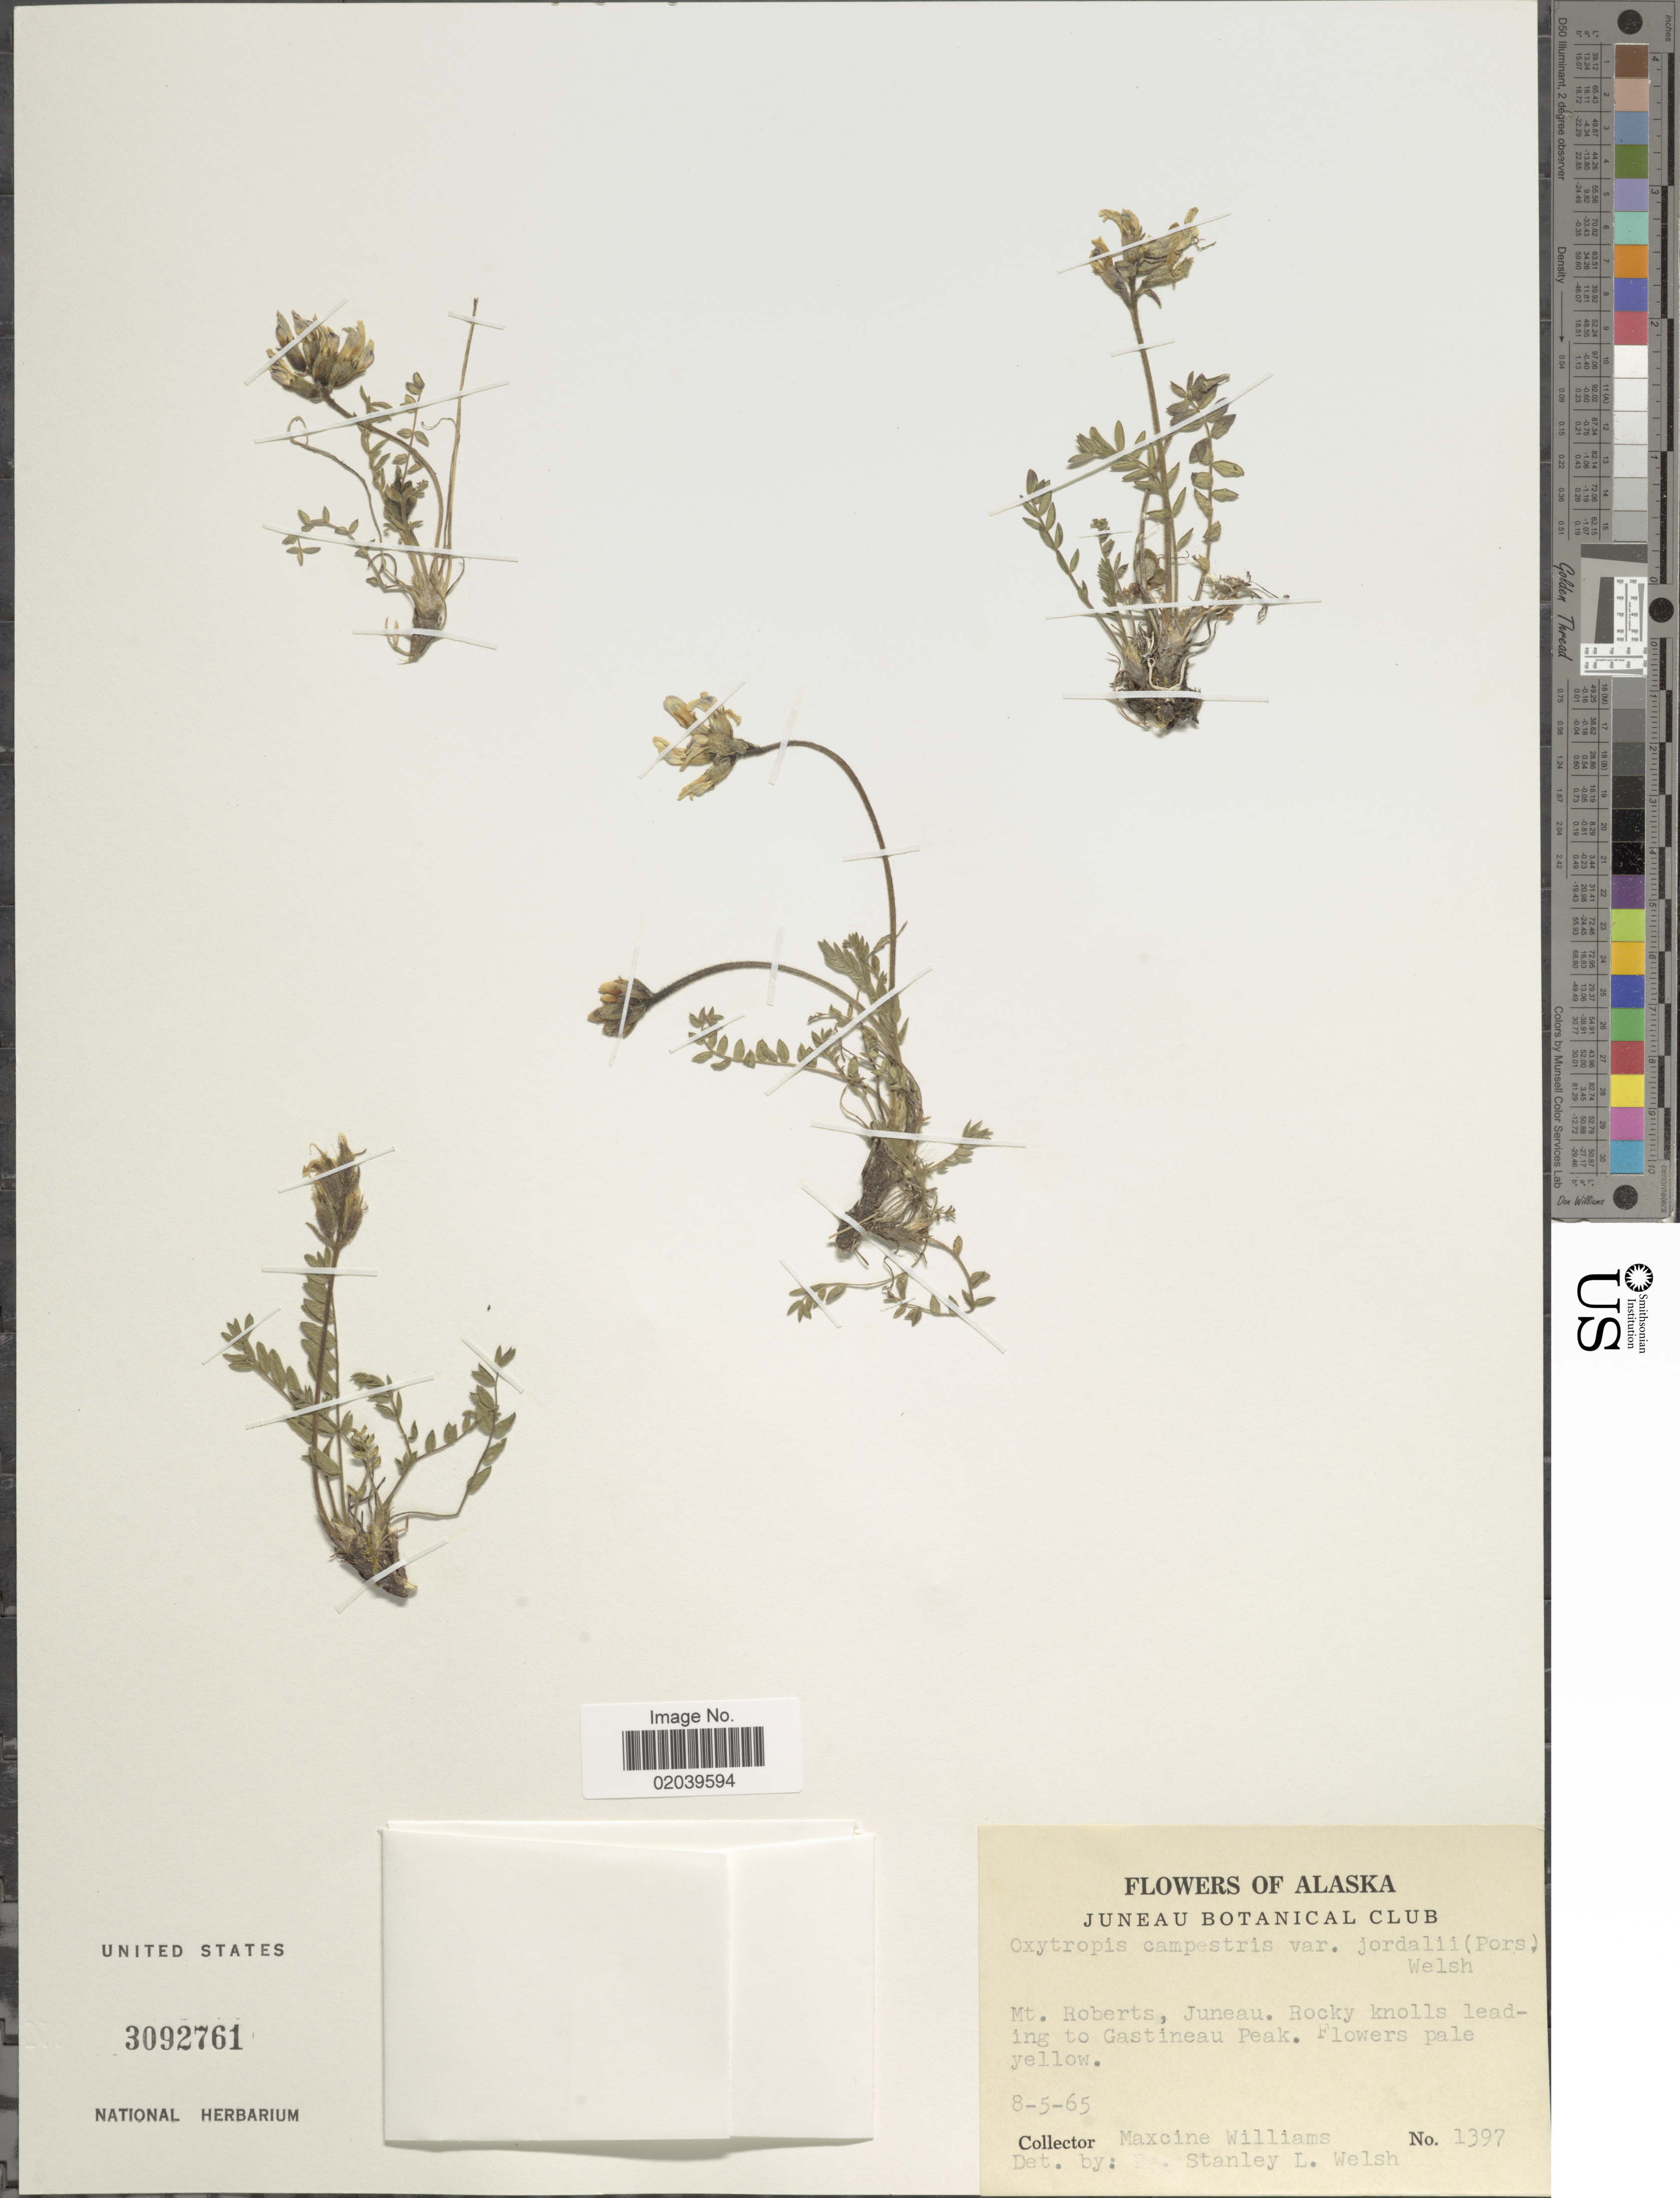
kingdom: Plantae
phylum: Tracheophyta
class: Magnoliopsida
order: Fabales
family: Fabaceae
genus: Oxytropis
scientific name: Oxytropis campestris var. jordalii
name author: (A.E. Porsild) S.L. Welsh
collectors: Mr. Williams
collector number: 1397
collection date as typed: Transcribed d/m/y: 8/5/65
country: United States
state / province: Alaska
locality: Mt. Roberys, Juneau, Rocky knolls leading to Castineau Peak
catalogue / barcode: US 3092761